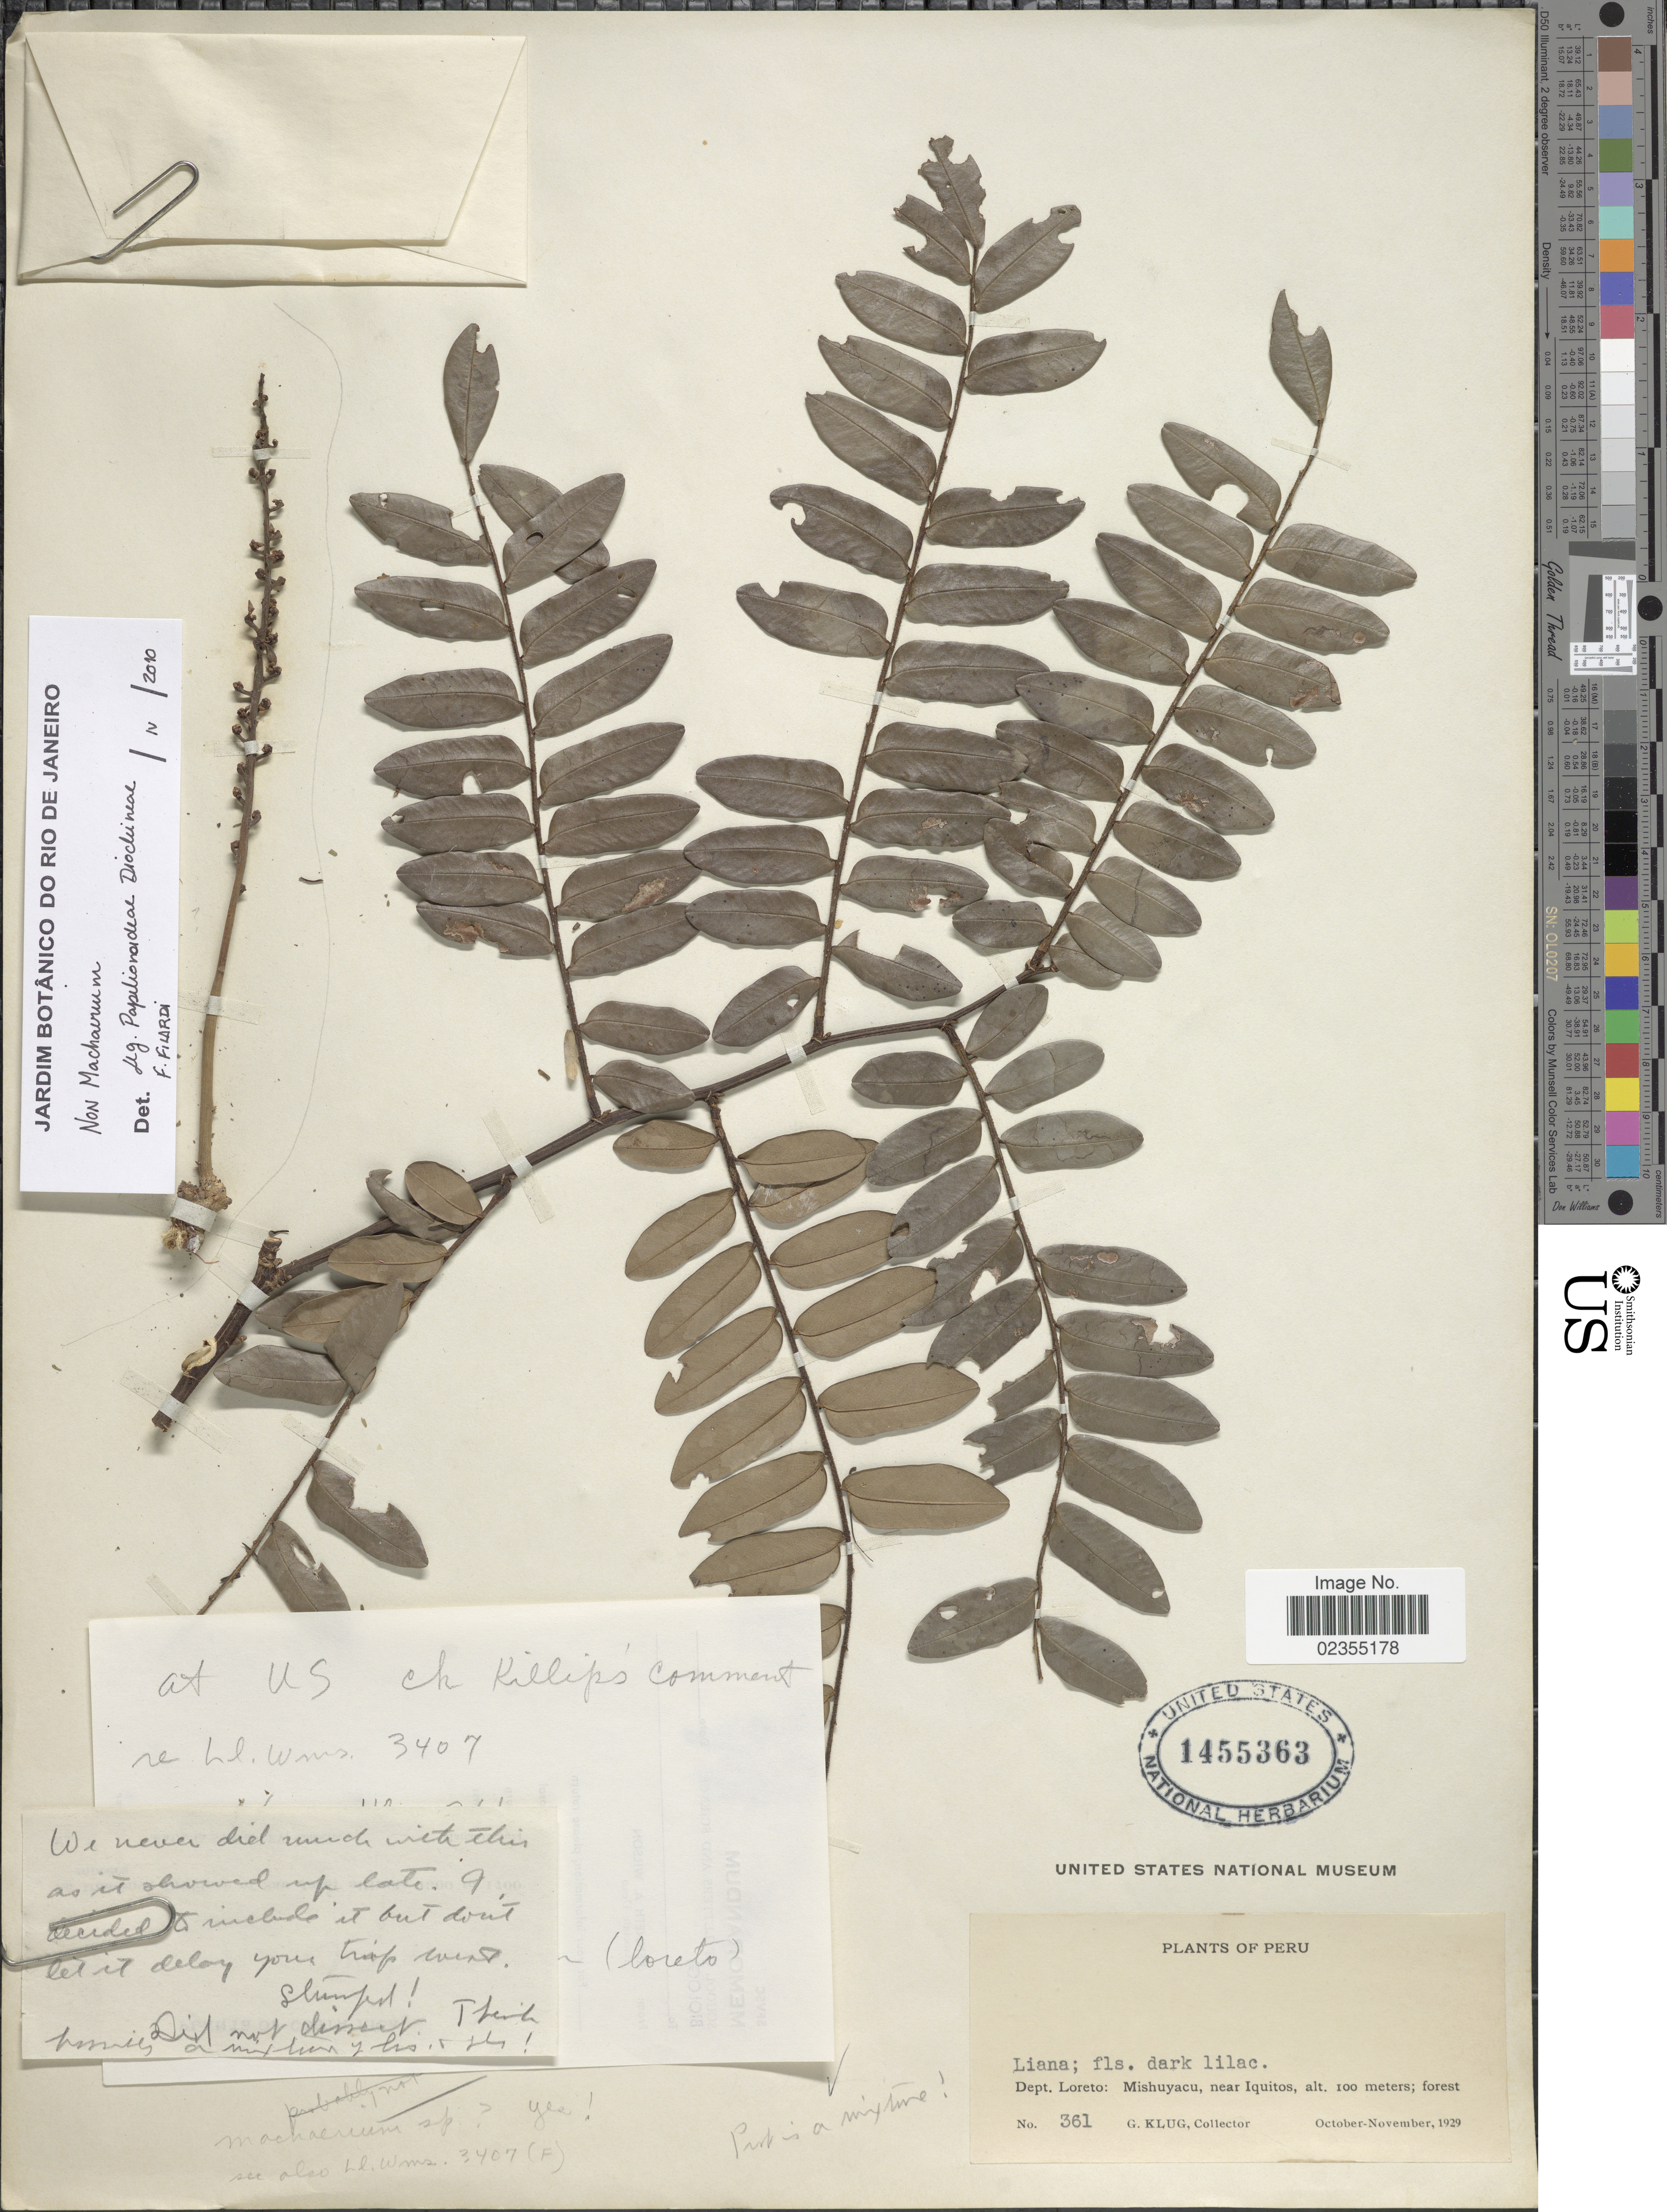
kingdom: Plantae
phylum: Tracheophyta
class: Magnoliopsida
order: Fabales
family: Fabaceae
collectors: G. Klug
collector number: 361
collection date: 1929-10/1929-11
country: Peru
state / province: Loreto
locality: Dept. Loreto: Mishuyacu, near Iquitos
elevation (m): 100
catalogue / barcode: US 1455363